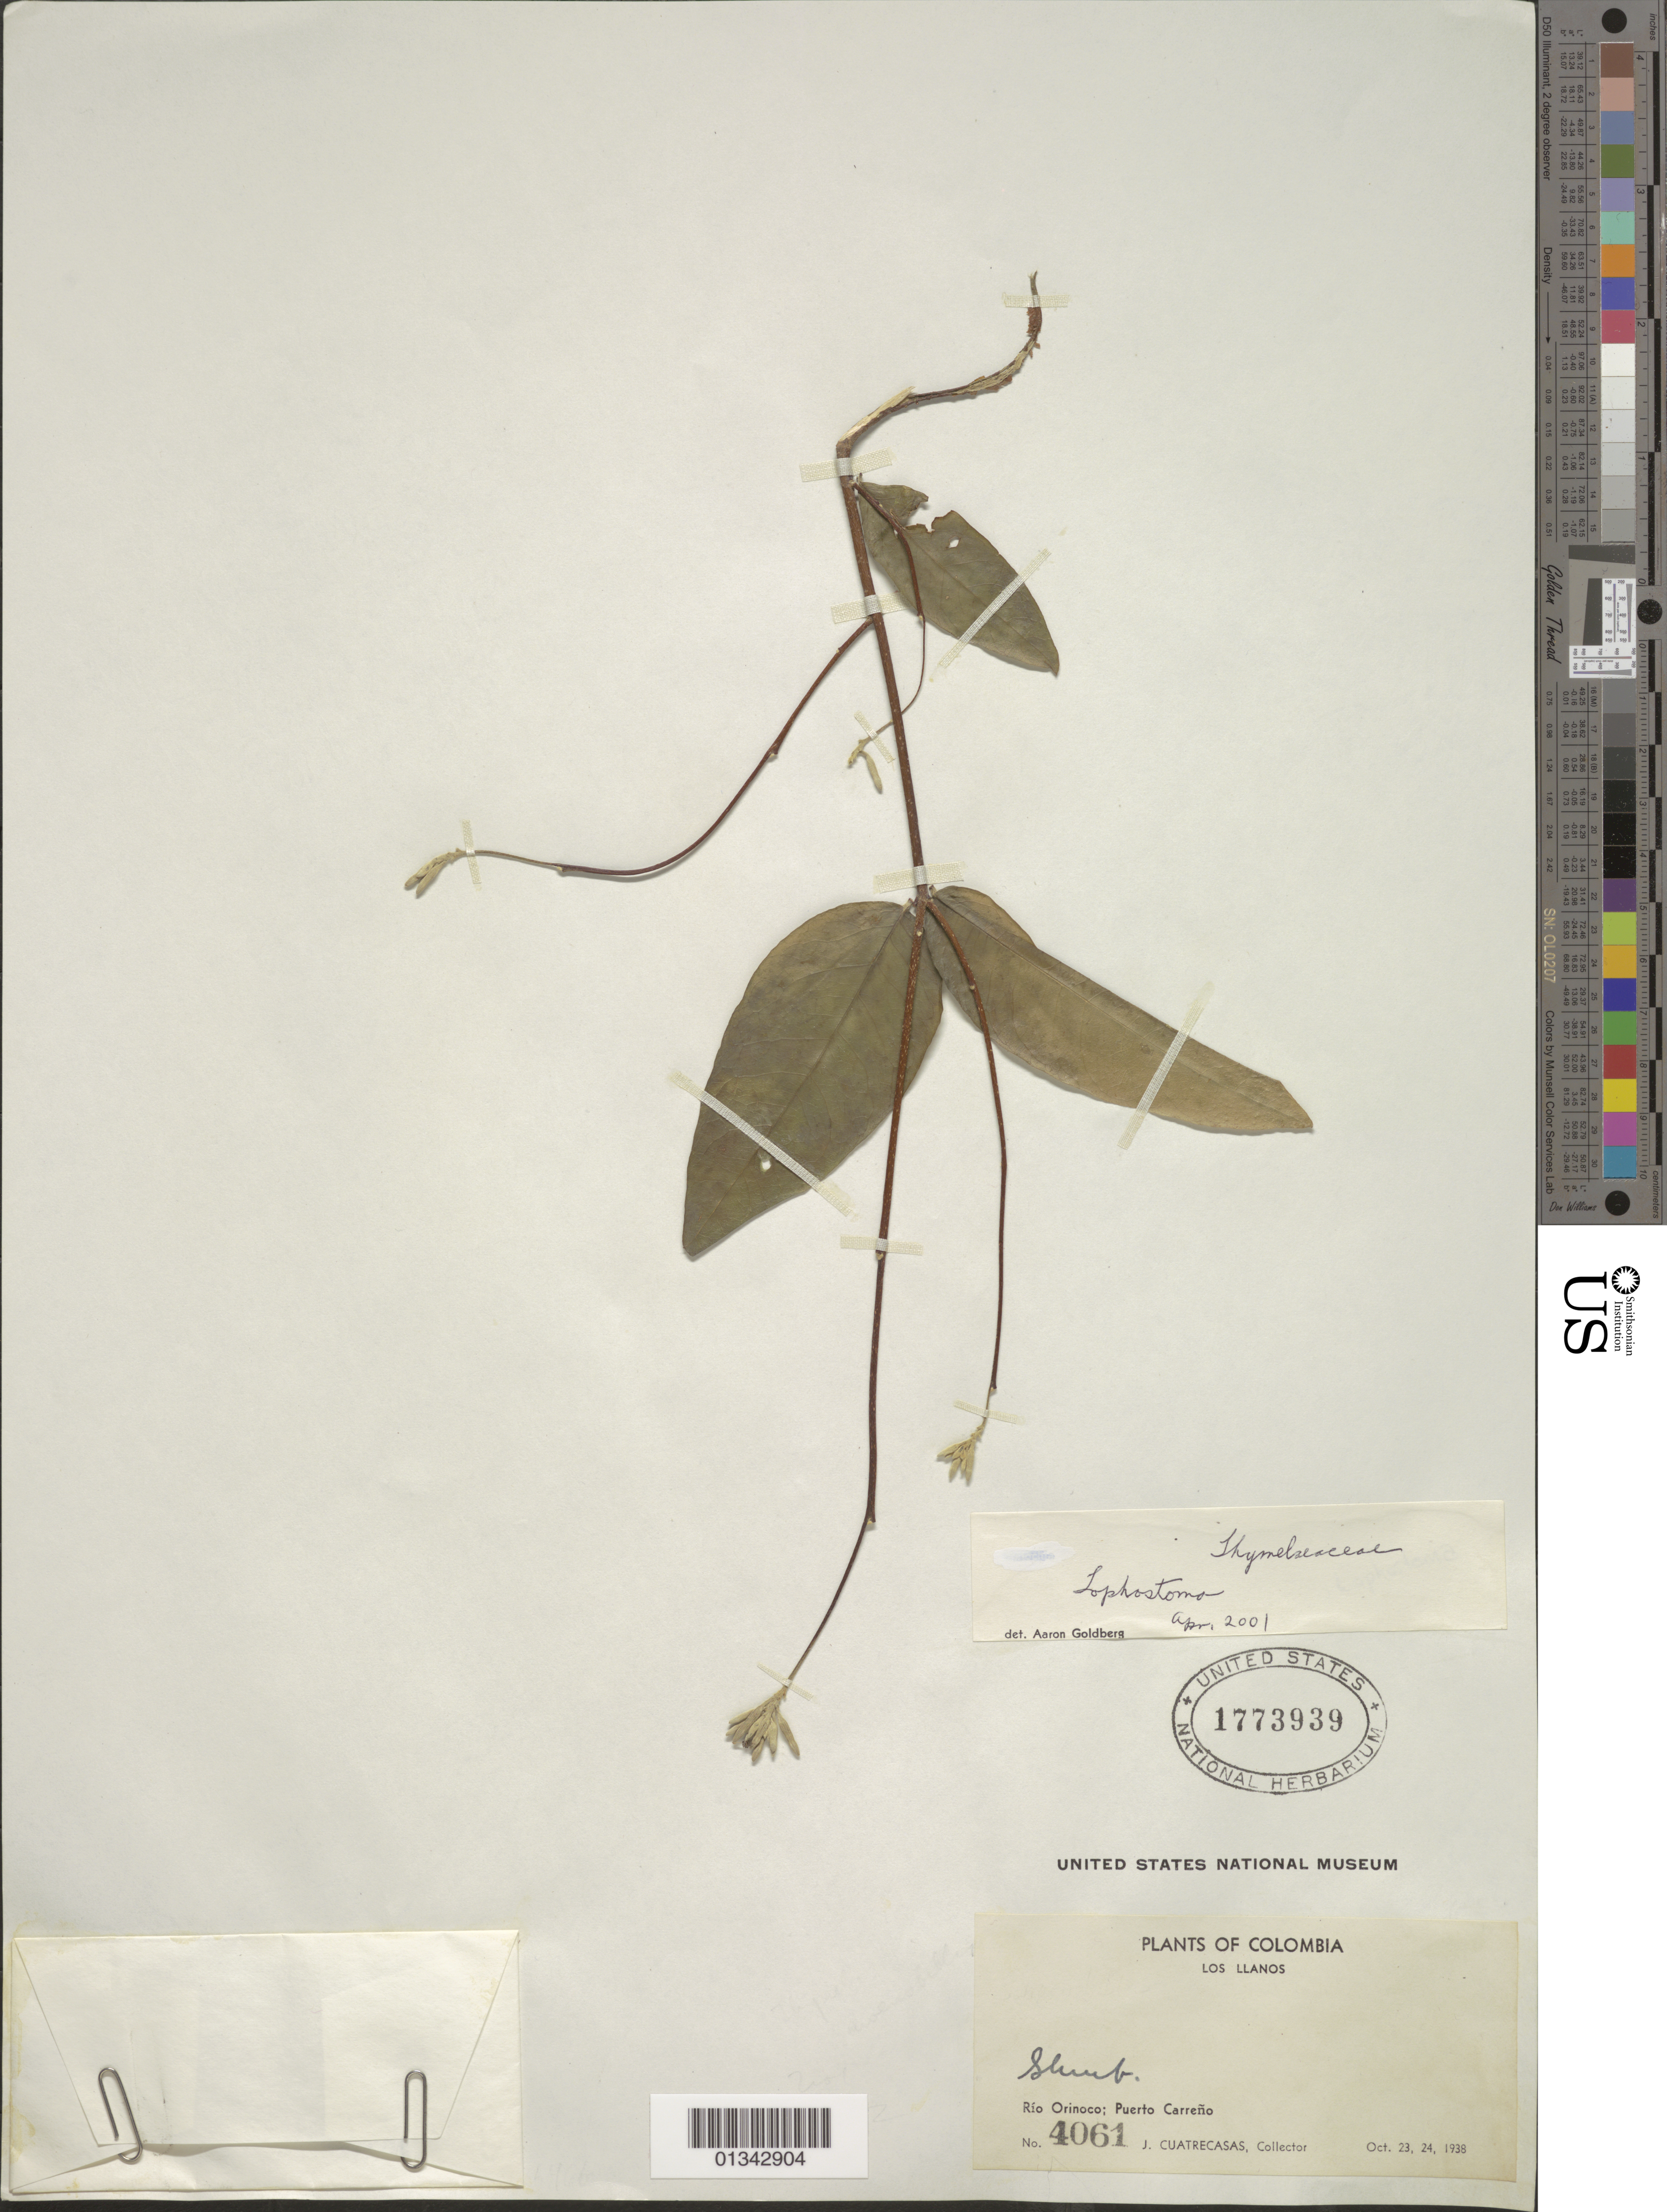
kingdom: Plantae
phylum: Tracheophyta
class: Magnoliopsida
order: Malvales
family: Thymelaeaceae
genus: Lophostoma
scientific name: Lophostoma sp.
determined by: Goldberg, Aaron, (US), NMNH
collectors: J. Cuatrecasas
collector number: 4061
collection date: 1938-10-23/1938-10-24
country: Colombia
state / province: Vichada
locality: Los Llanos, Rio Orinoco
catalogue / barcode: US 1773939